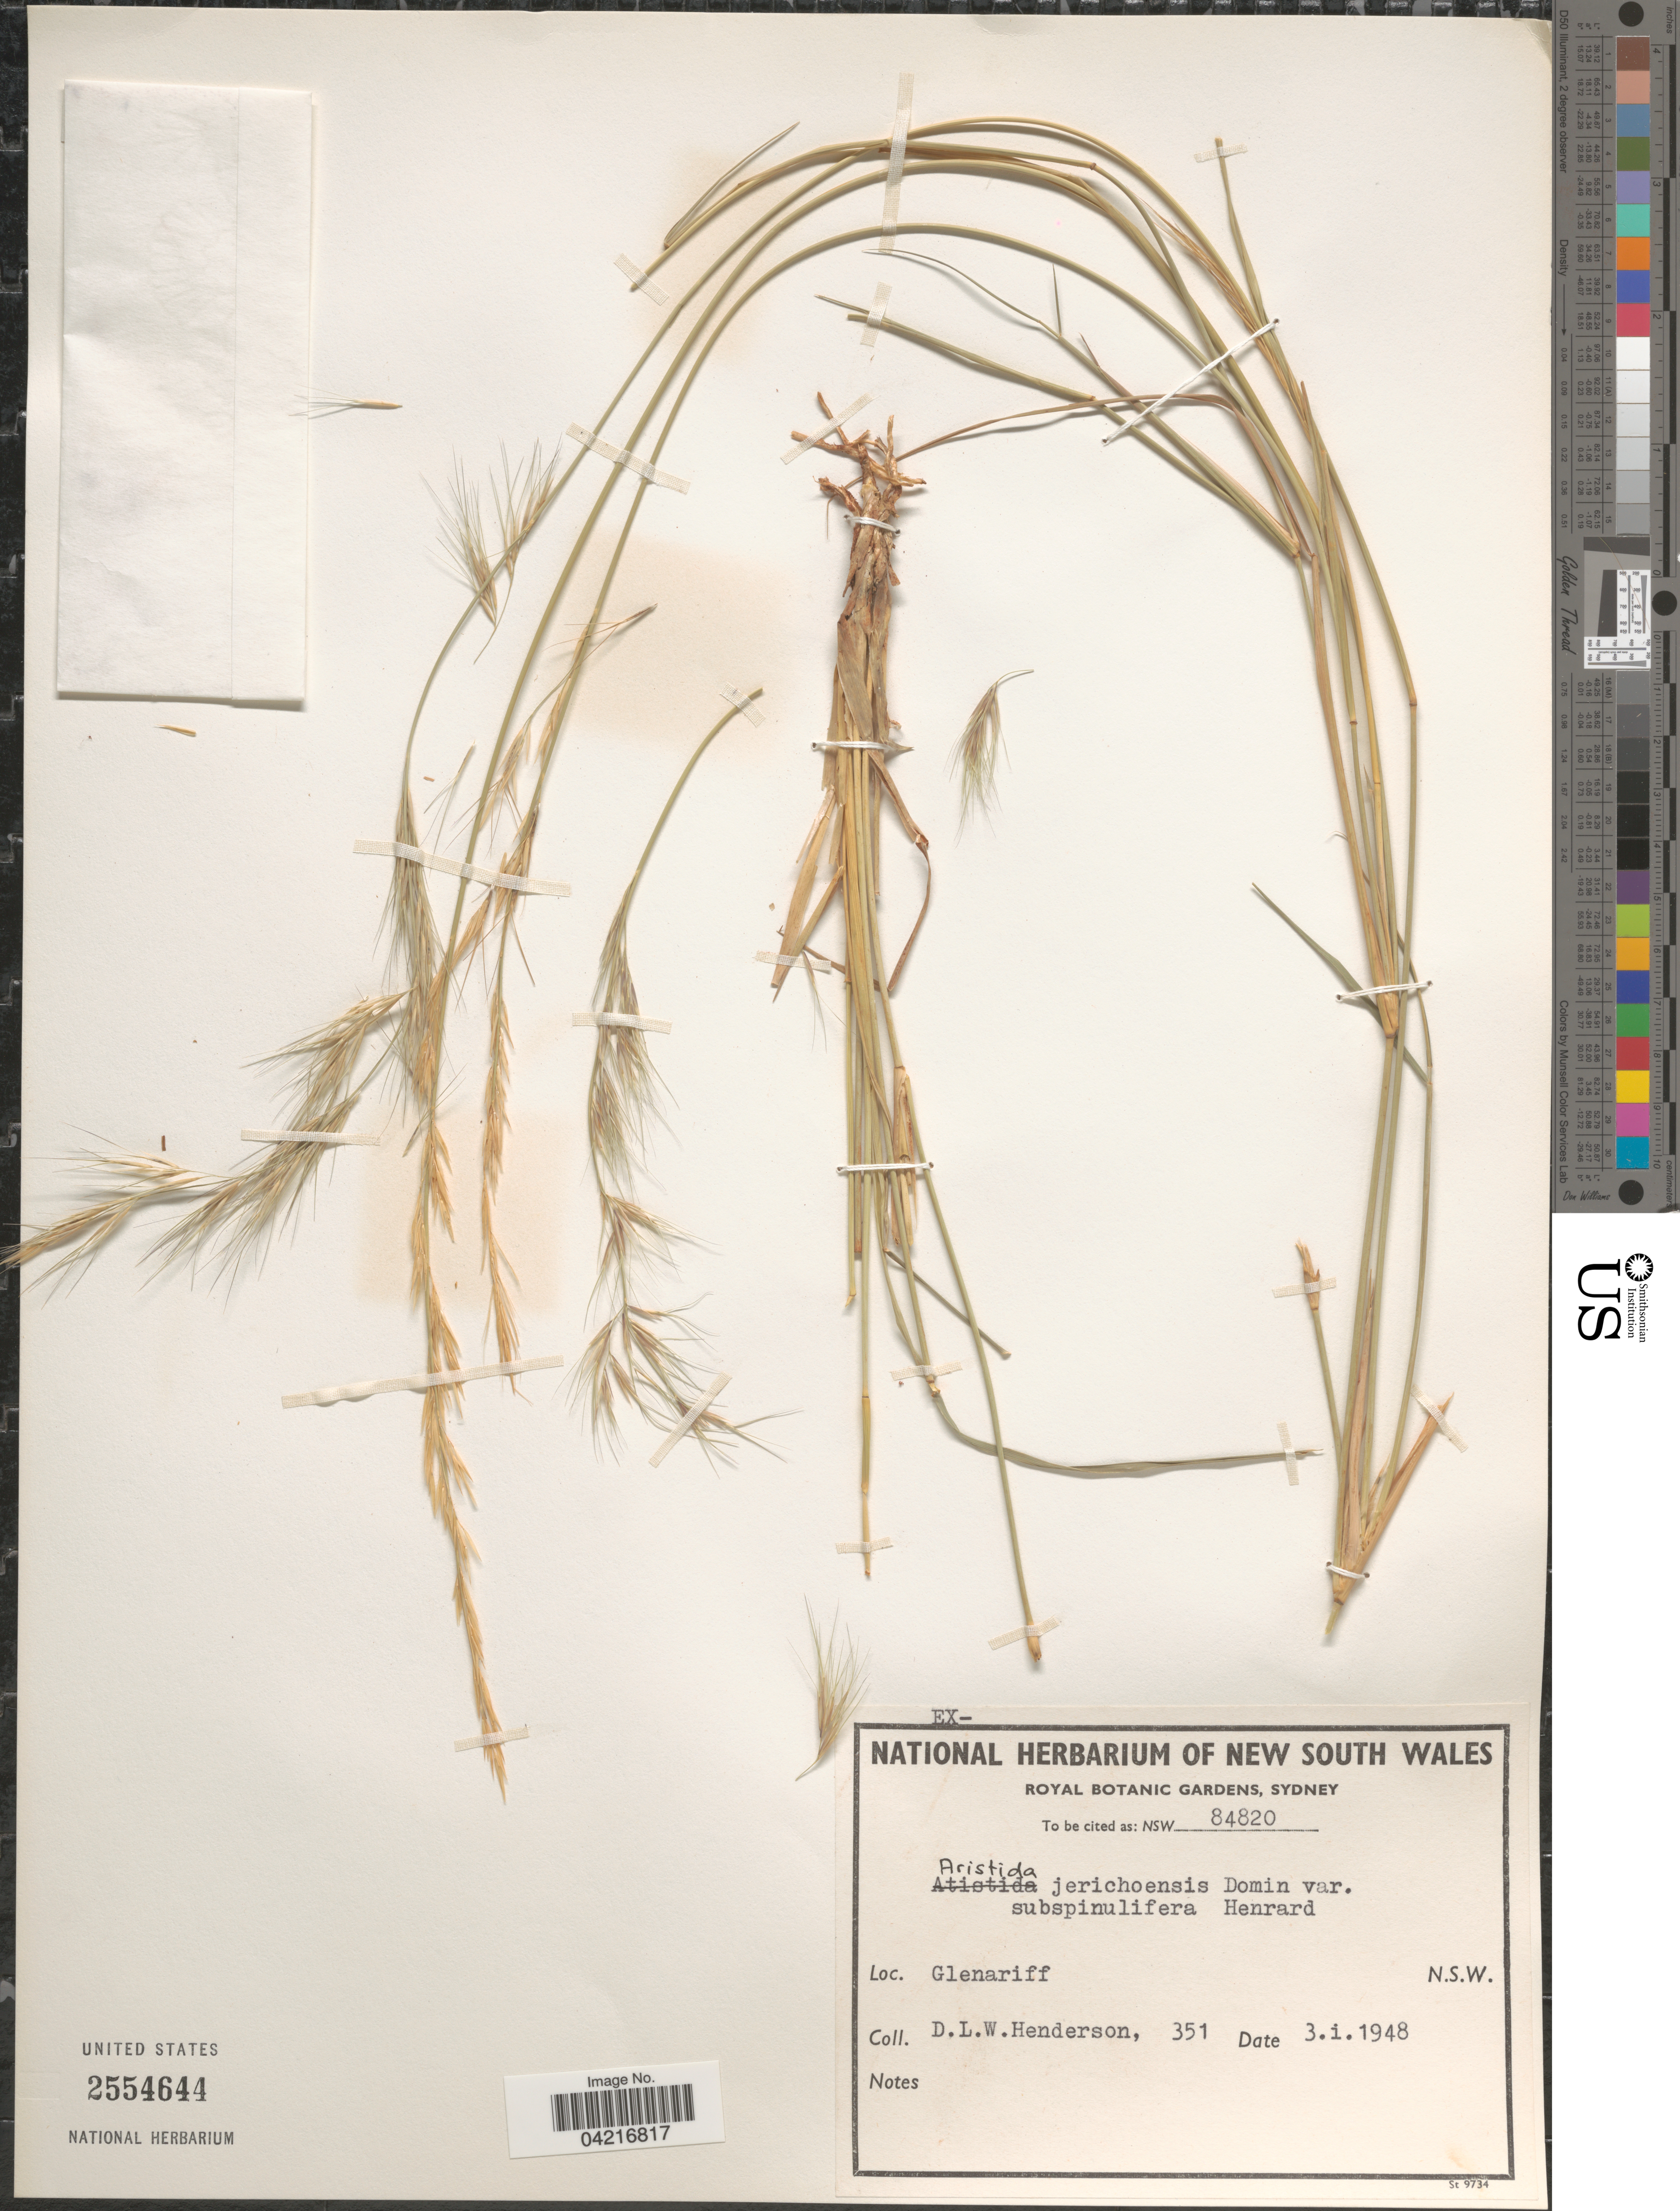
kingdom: Plantae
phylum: Tracheophyta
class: Liliopsida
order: Poales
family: Poaceae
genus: Aristida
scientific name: Aristida jerichoensis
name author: (Domin) Henr.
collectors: D. Henderson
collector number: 351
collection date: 1948-01-03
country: Australia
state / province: New South Wales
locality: Glenariff.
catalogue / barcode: US 2554644